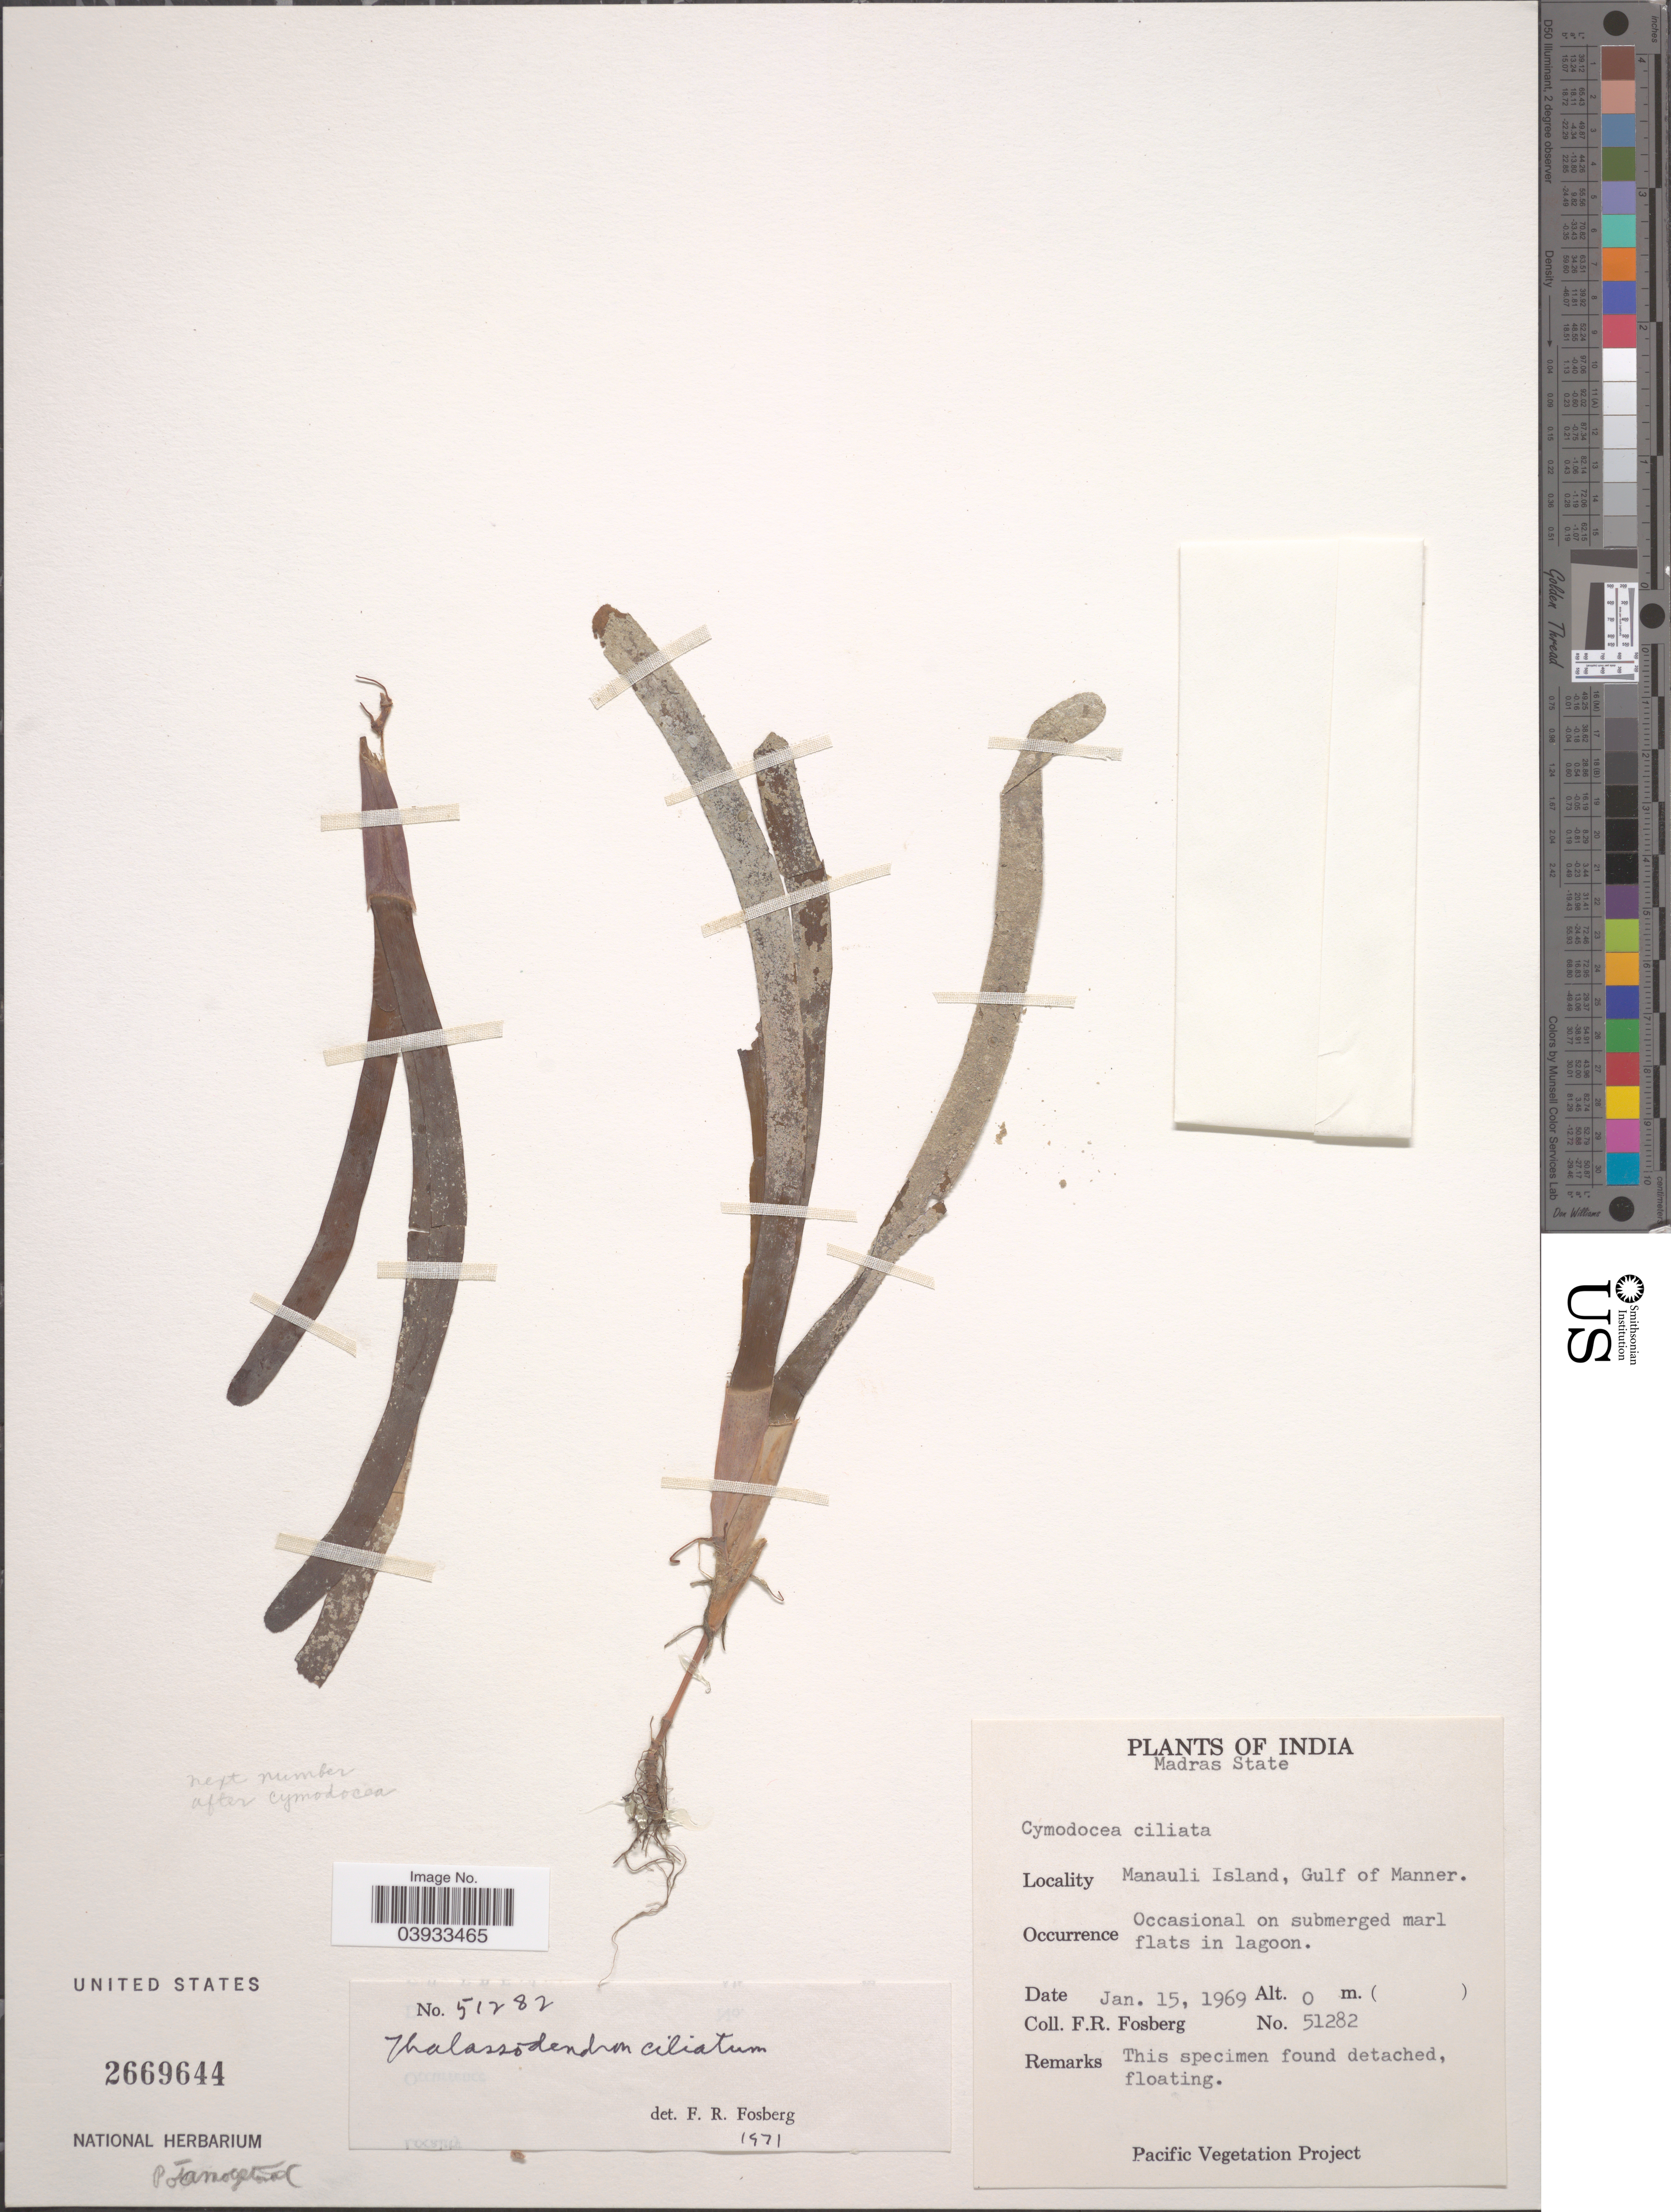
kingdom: Plantae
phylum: Tracheophyta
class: Liliopsida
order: Alismatales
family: Cymodoceaceae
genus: Thalassodendron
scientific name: Thalassodendron ciliatum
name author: (Forssk.) Hartog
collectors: F. R. Fosberg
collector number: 51282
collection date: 1969-01-15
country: India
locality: Madras State. Manauli Island, Gulf of Manner.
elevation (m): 0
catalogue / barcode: US 2669644